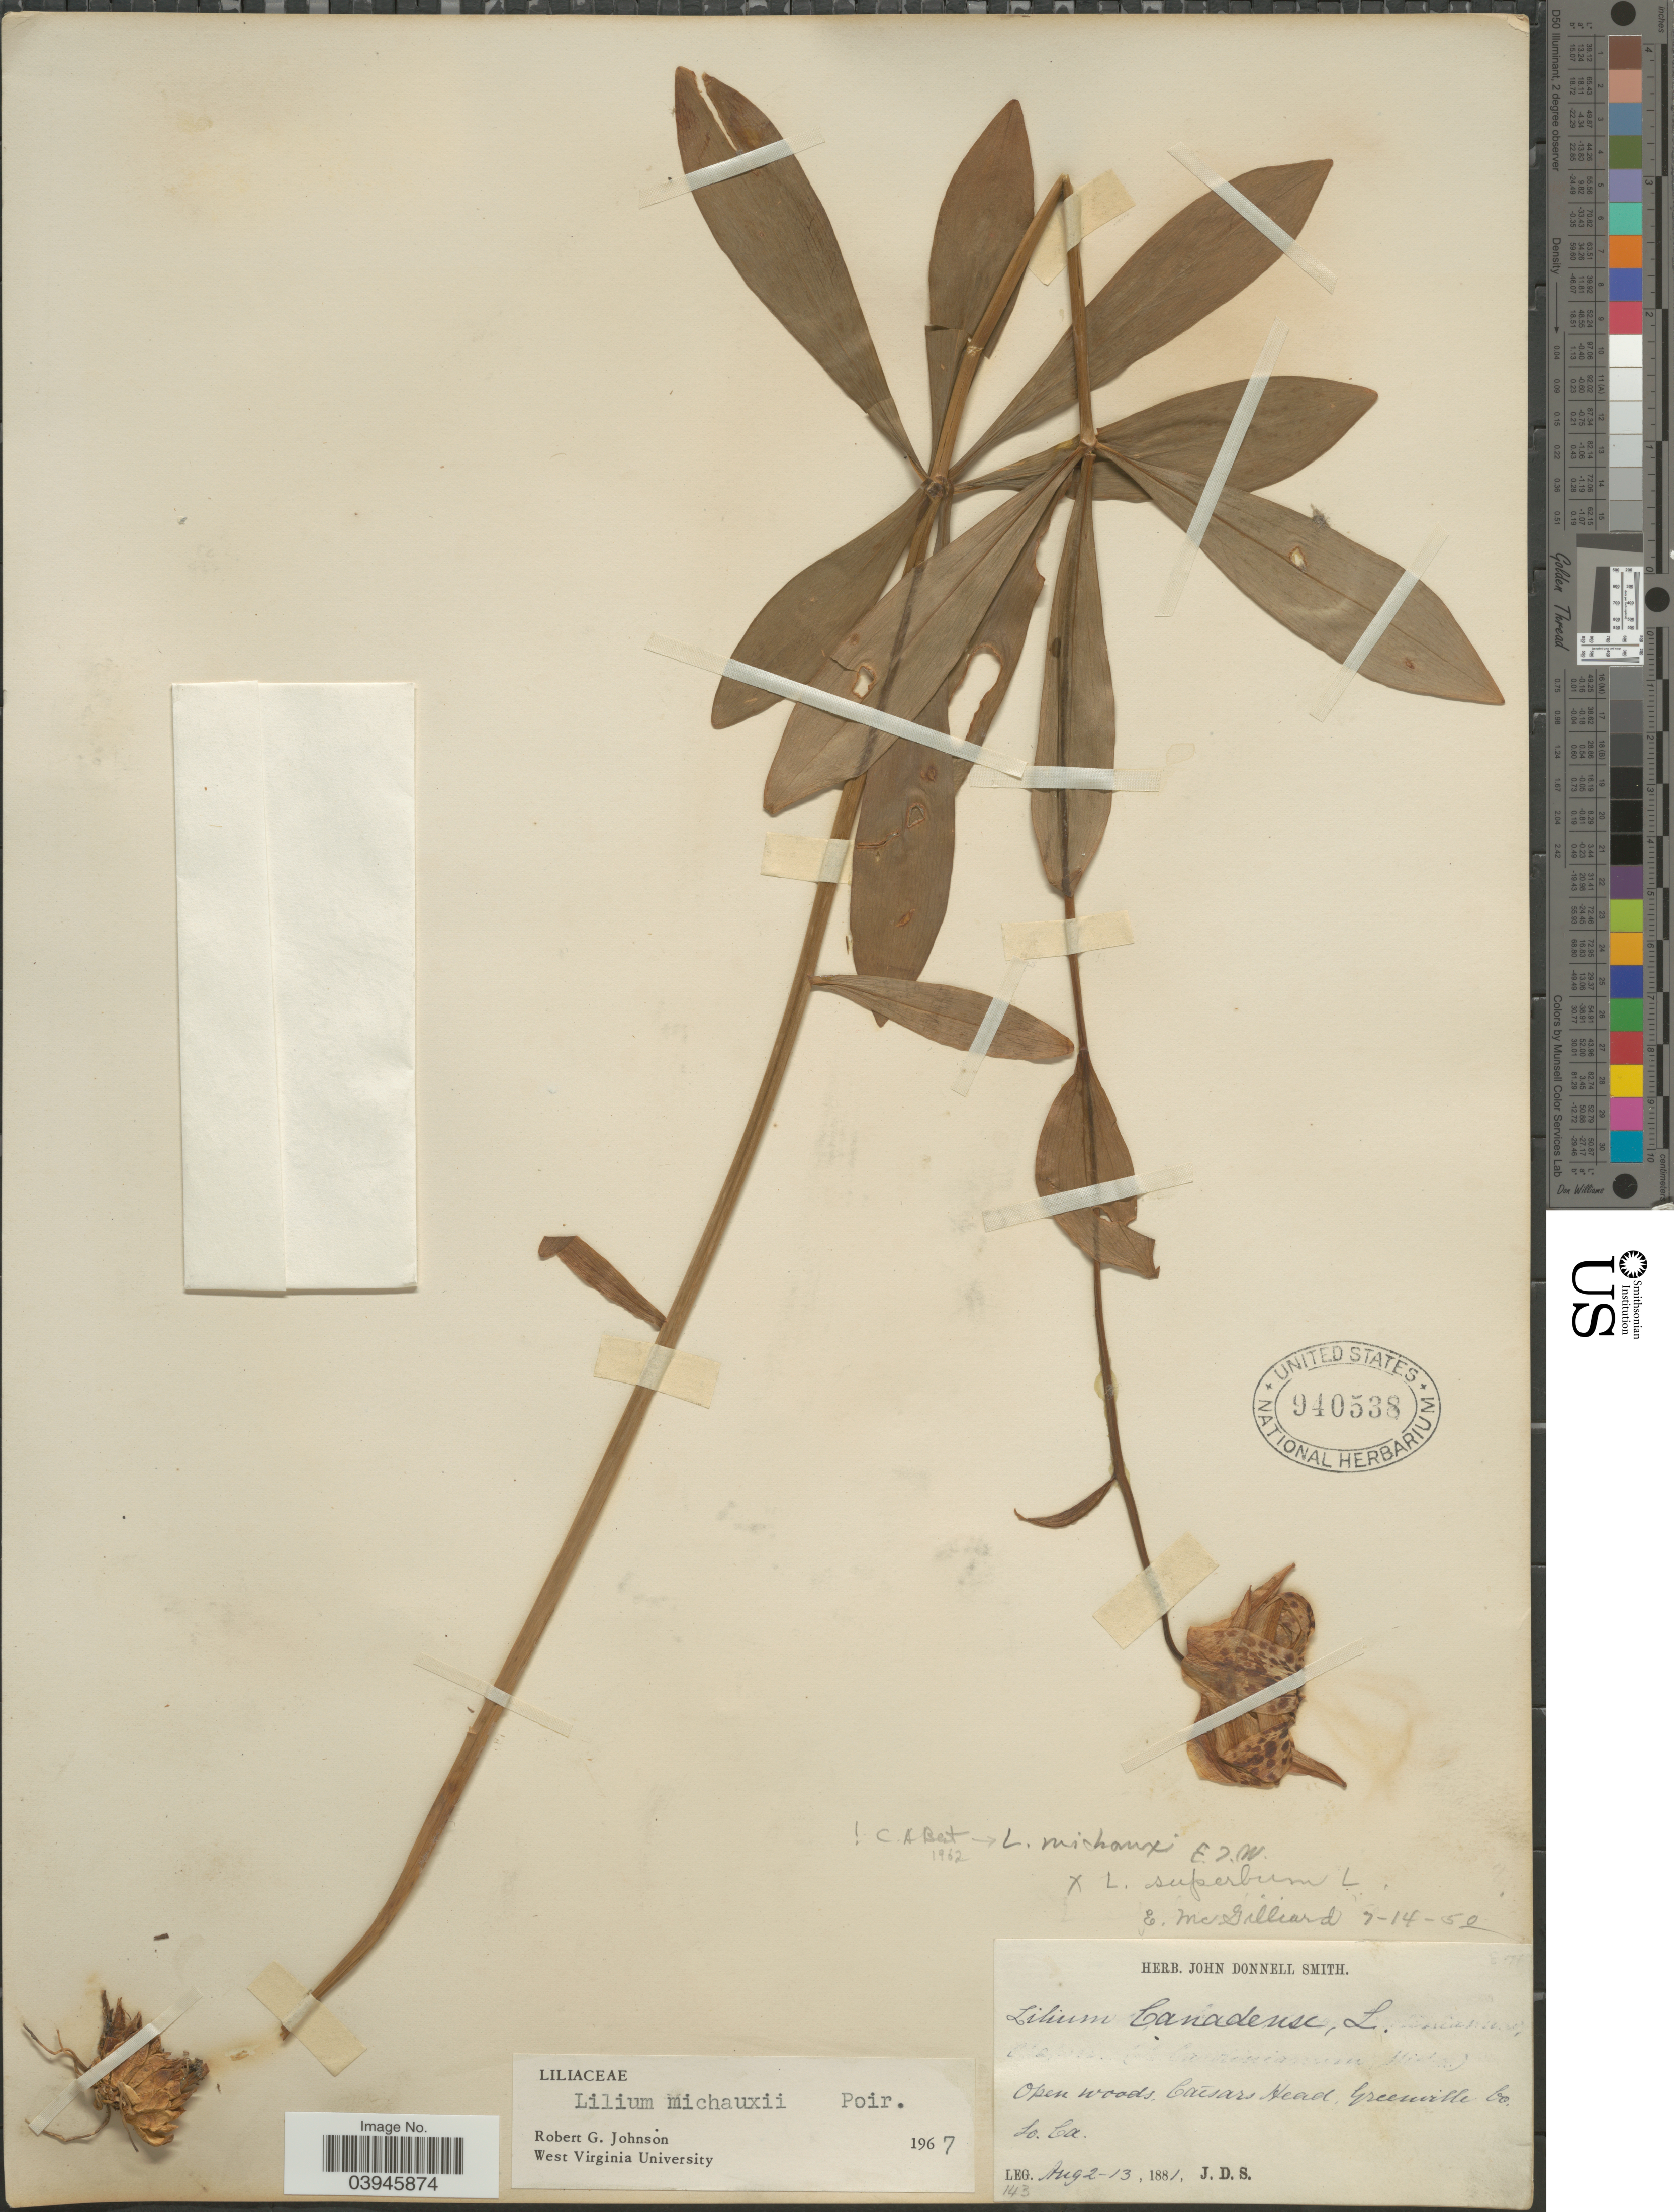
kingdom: Plantae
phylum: Tracheophyta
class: Liliopsida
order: Liliales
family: Liliaceae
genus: Lilium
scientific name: Lilium michauxii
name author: Poir.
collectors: J. Donnell Smith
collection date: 1881-08-02/1881-08-13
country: United States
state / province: South Carolina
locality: Open woods, Caésars Head, Greensville Co.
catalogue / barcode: US 940538